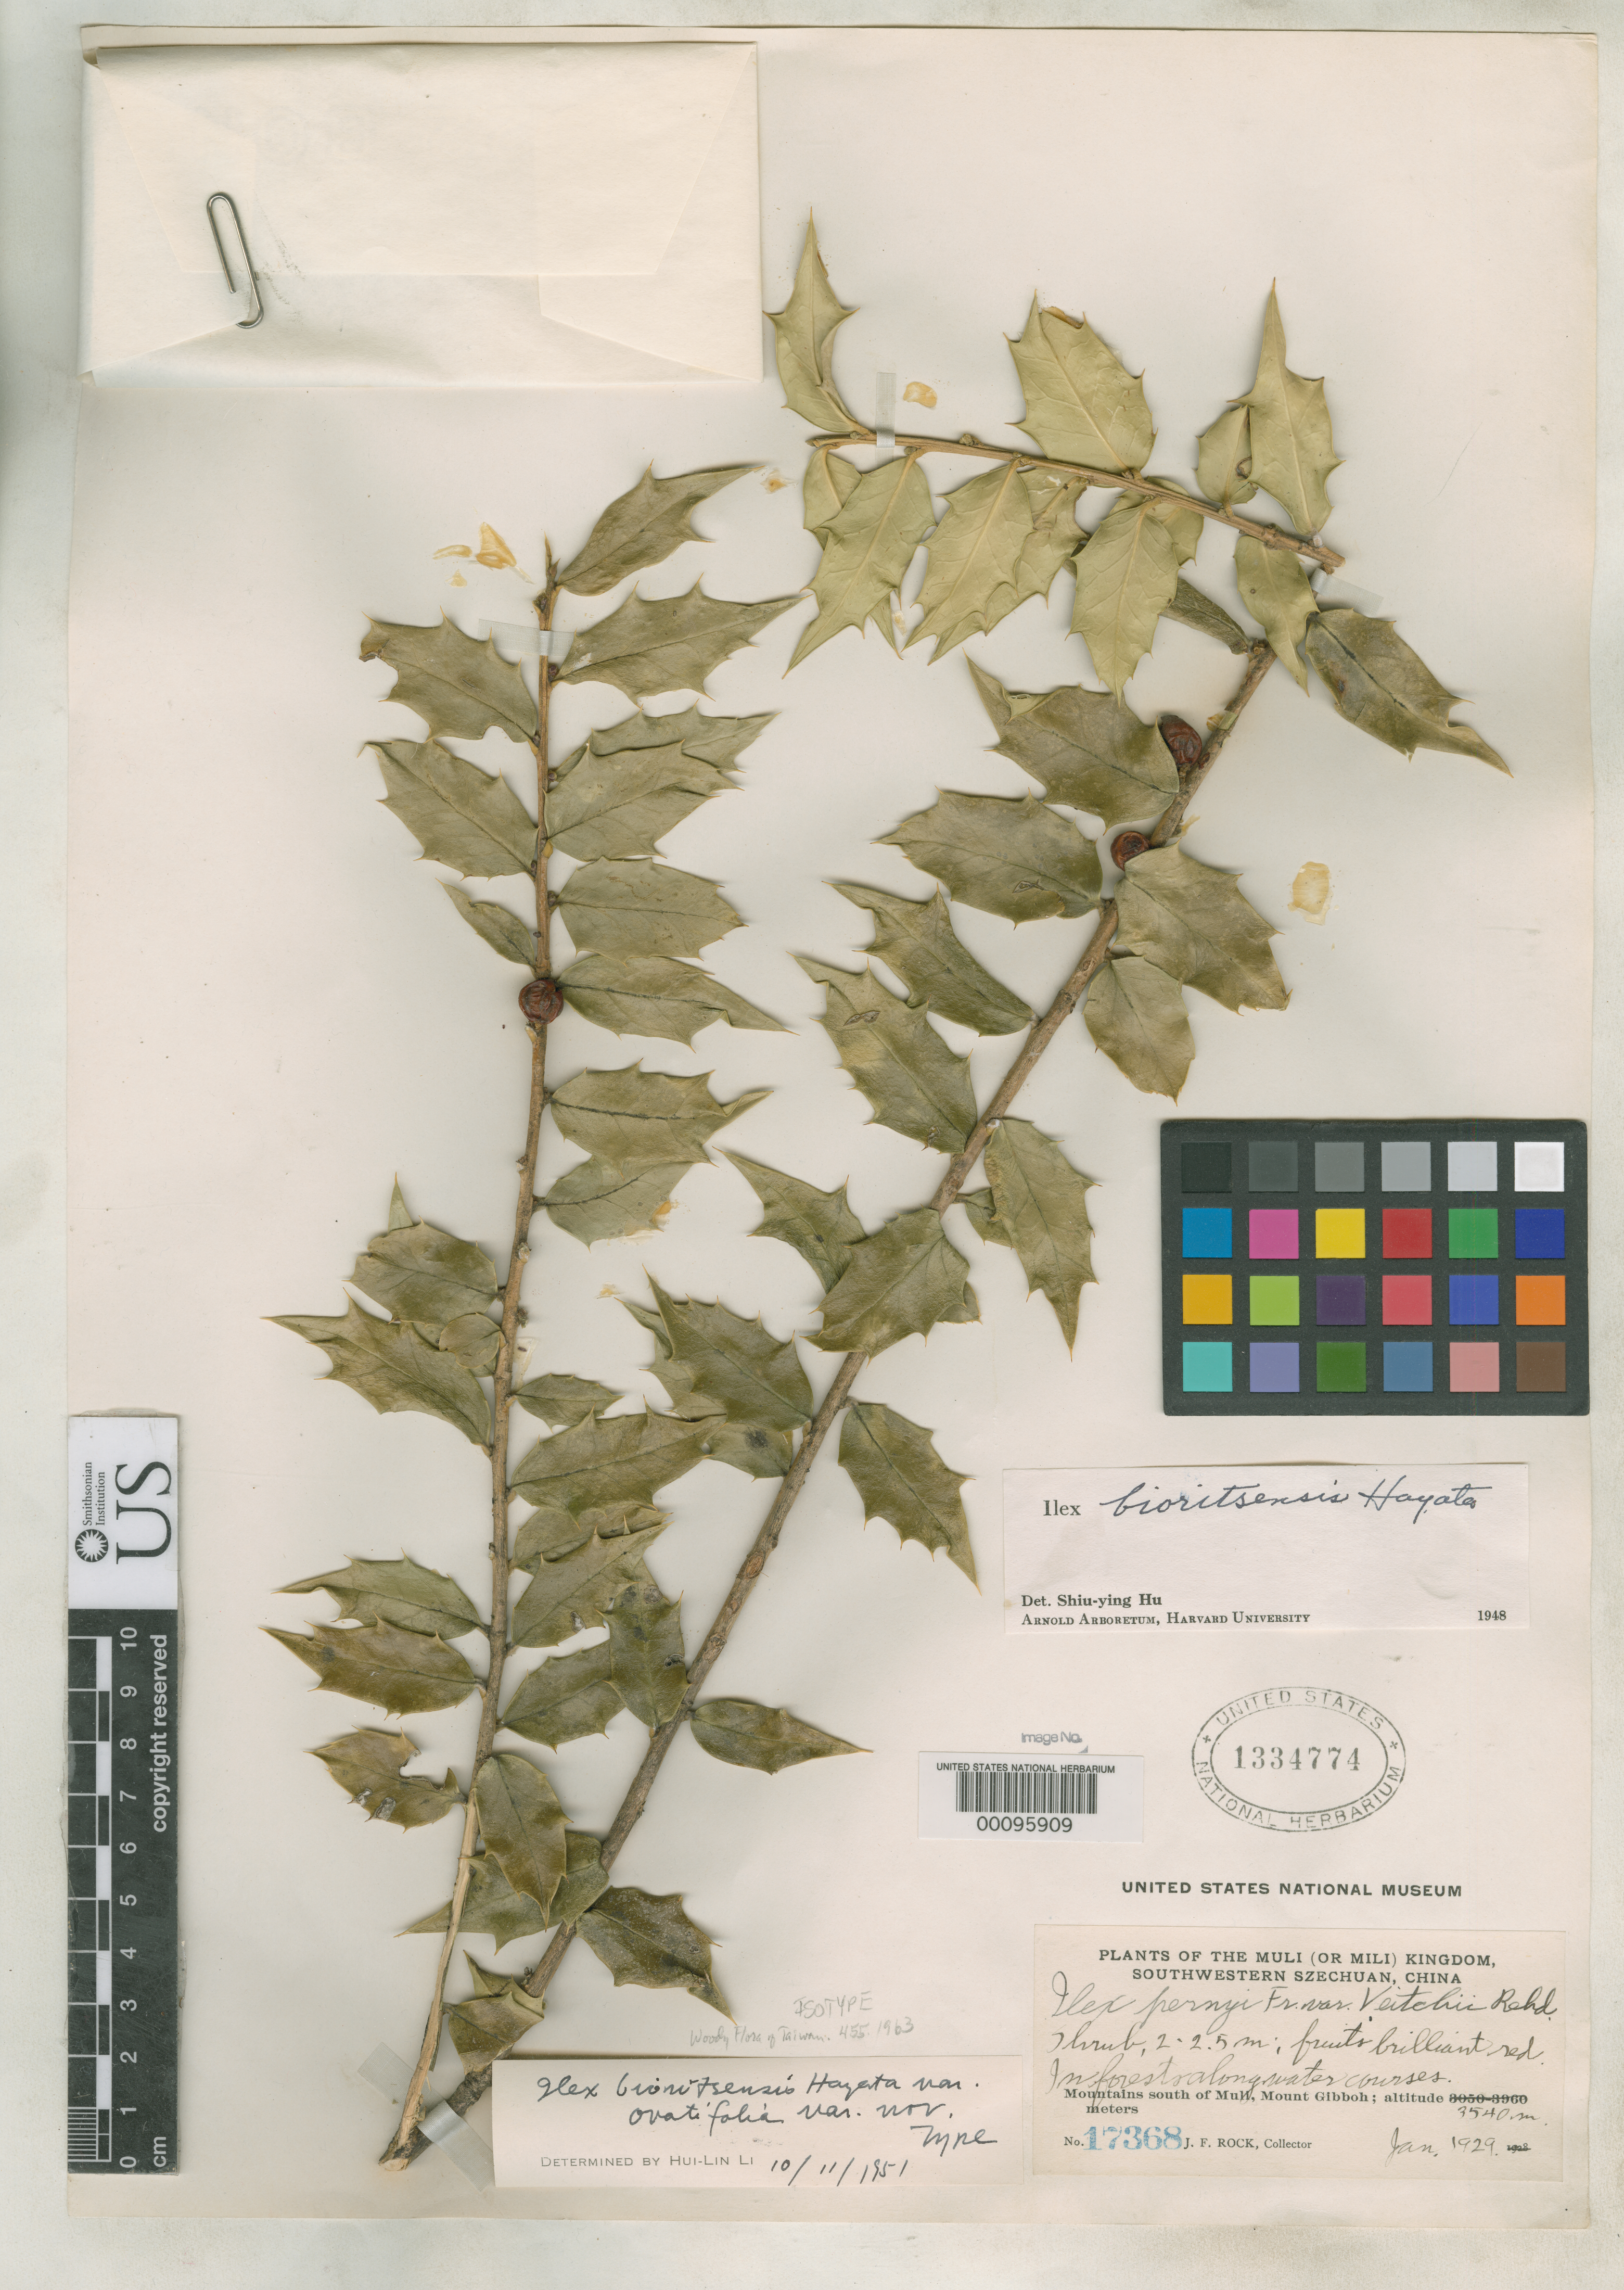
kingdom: Plantae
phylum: Tracheophyta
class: Magnoliopsida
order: Aquifoliales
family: Aquifoliaceae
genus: Ilex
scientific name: Ilex bioritsensis var. ovatifolia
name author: H.L. Li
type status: Isotype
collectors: J. F. Rock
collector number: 17368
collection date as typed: Jan 1929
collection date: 1929-01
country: China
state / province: Sichuan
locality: Muli Kingdom, Mt. Gibboh.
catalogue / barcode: US 1334774